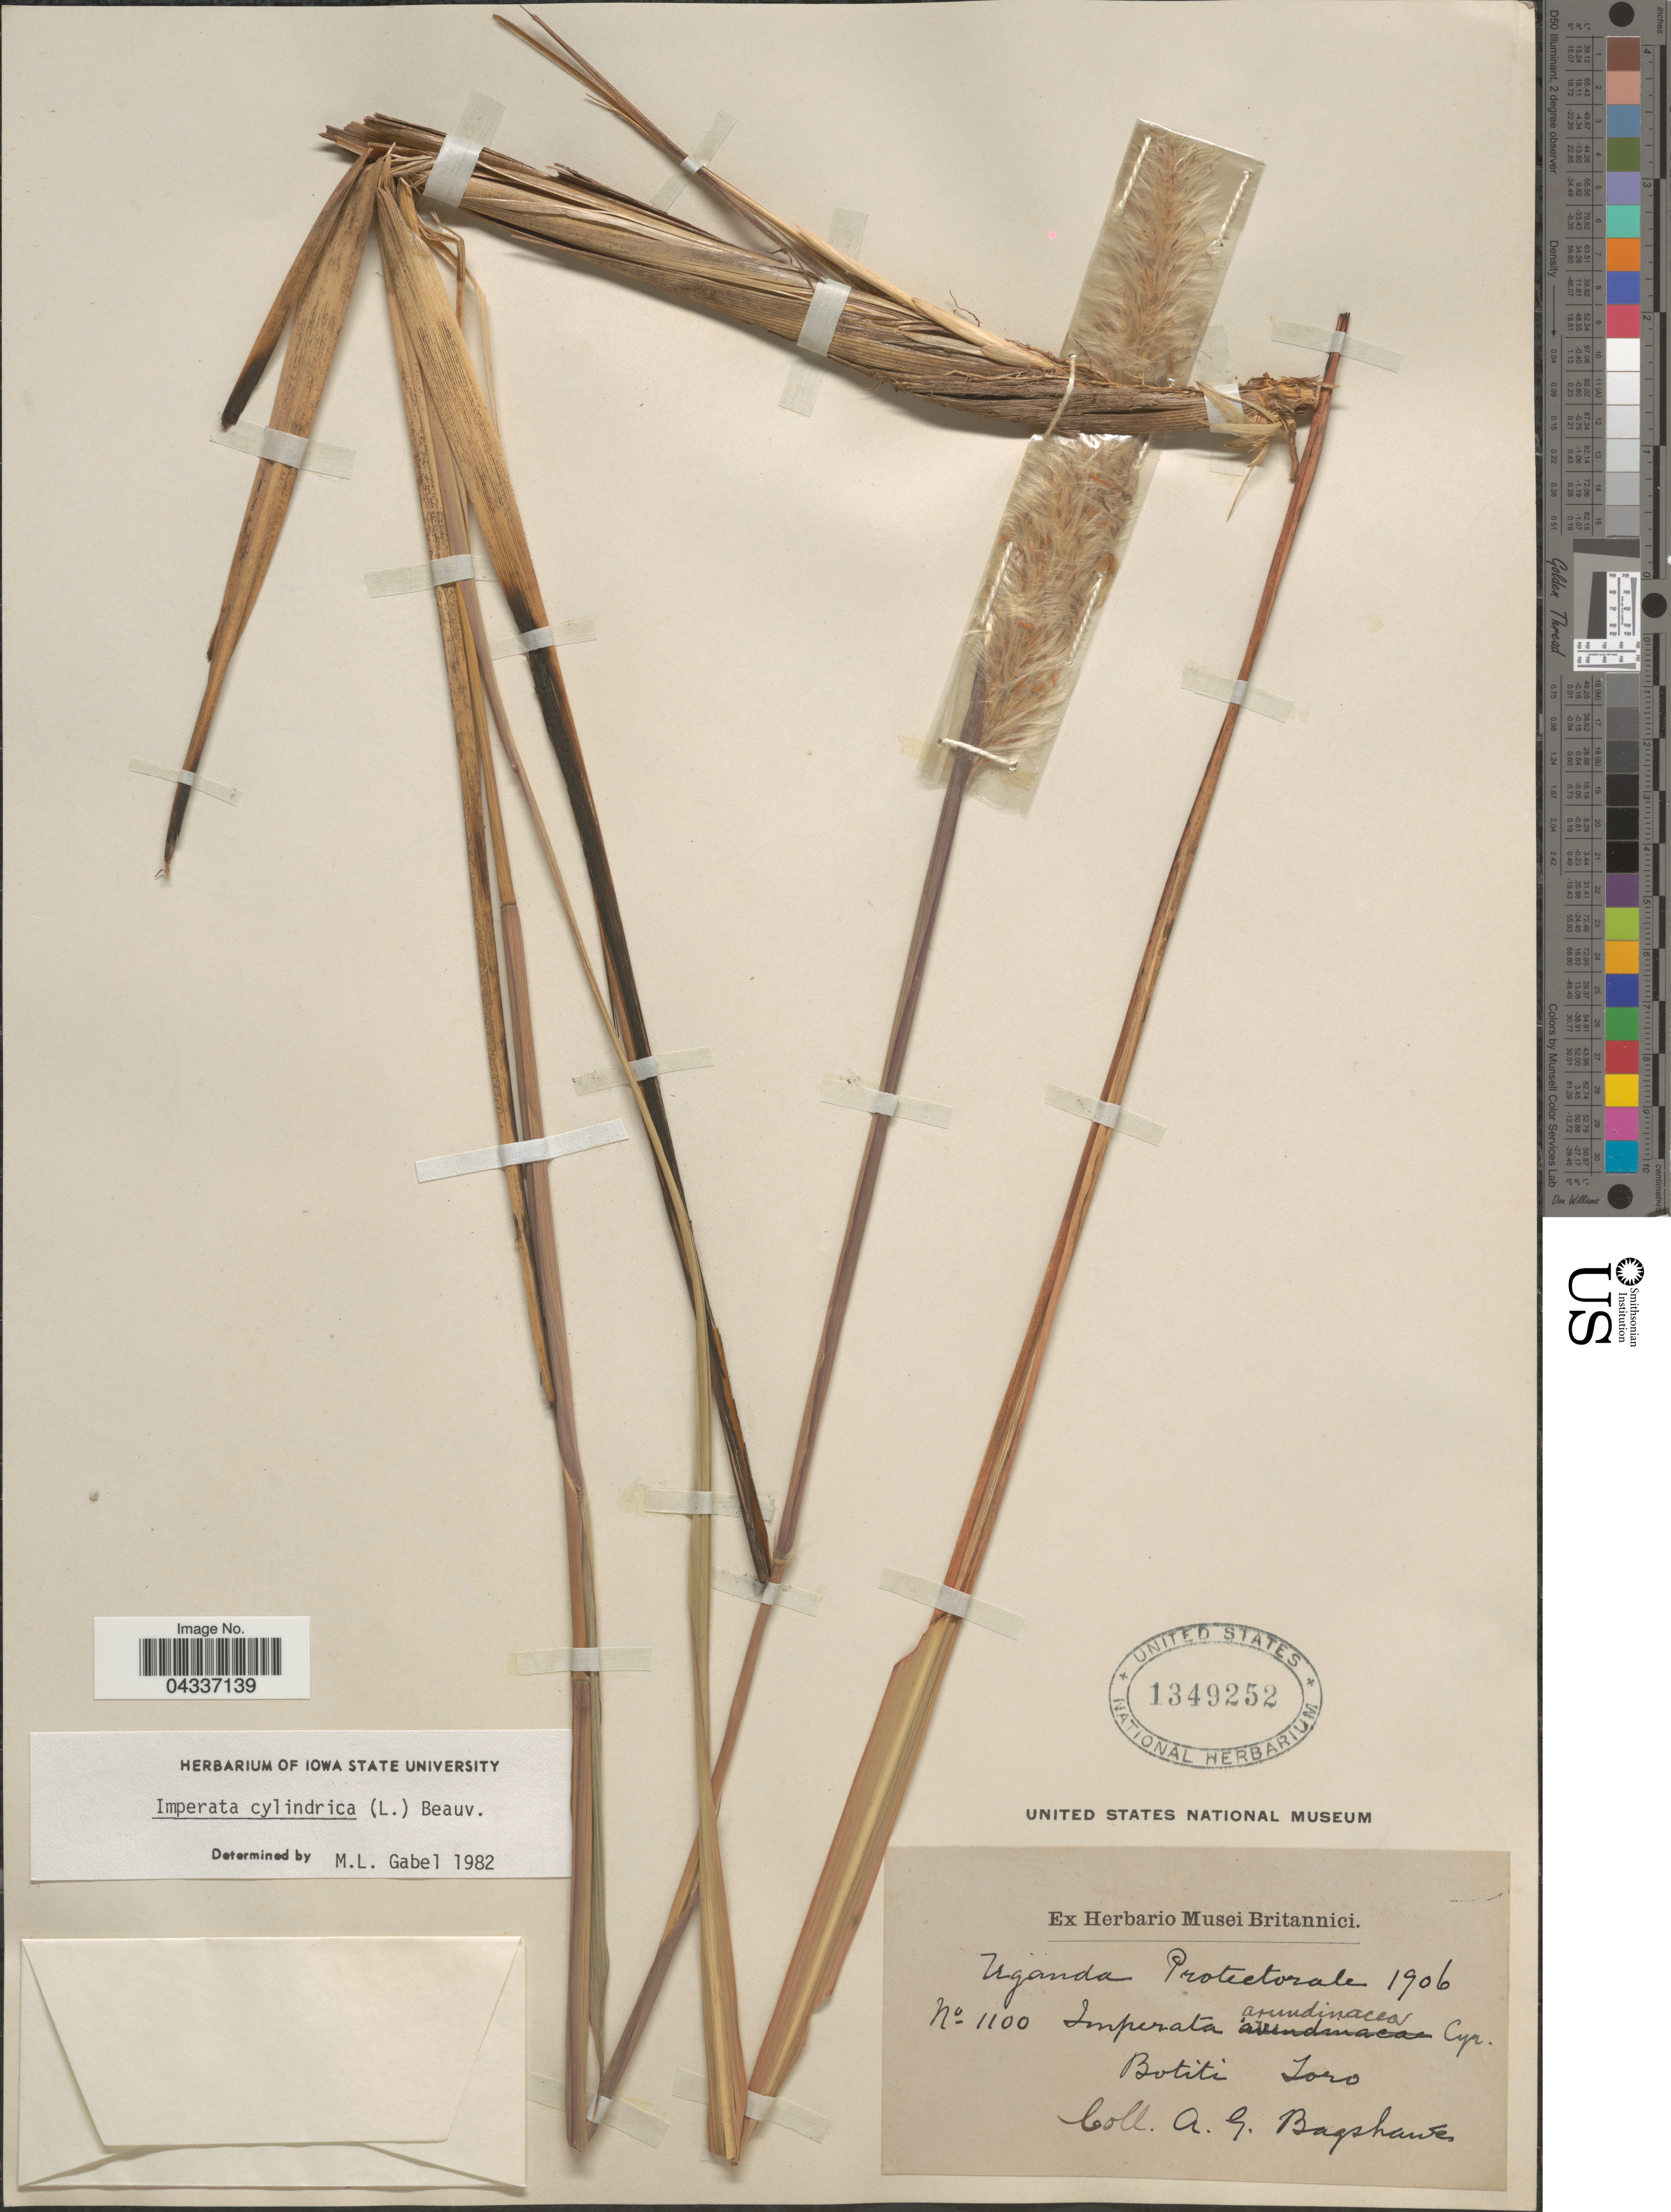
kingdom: Plantae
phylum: Tracheophyta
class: Liliopsida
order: Poales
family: Poaceae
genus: Imperata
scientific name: Imperata cylindrica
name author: (L.) P. Beauv.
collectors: A. Bagshawe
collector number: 1100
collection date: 1906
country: Uganda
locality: Uganda Protectorate 1906. Botiti Toro.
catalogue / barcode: US 1349252